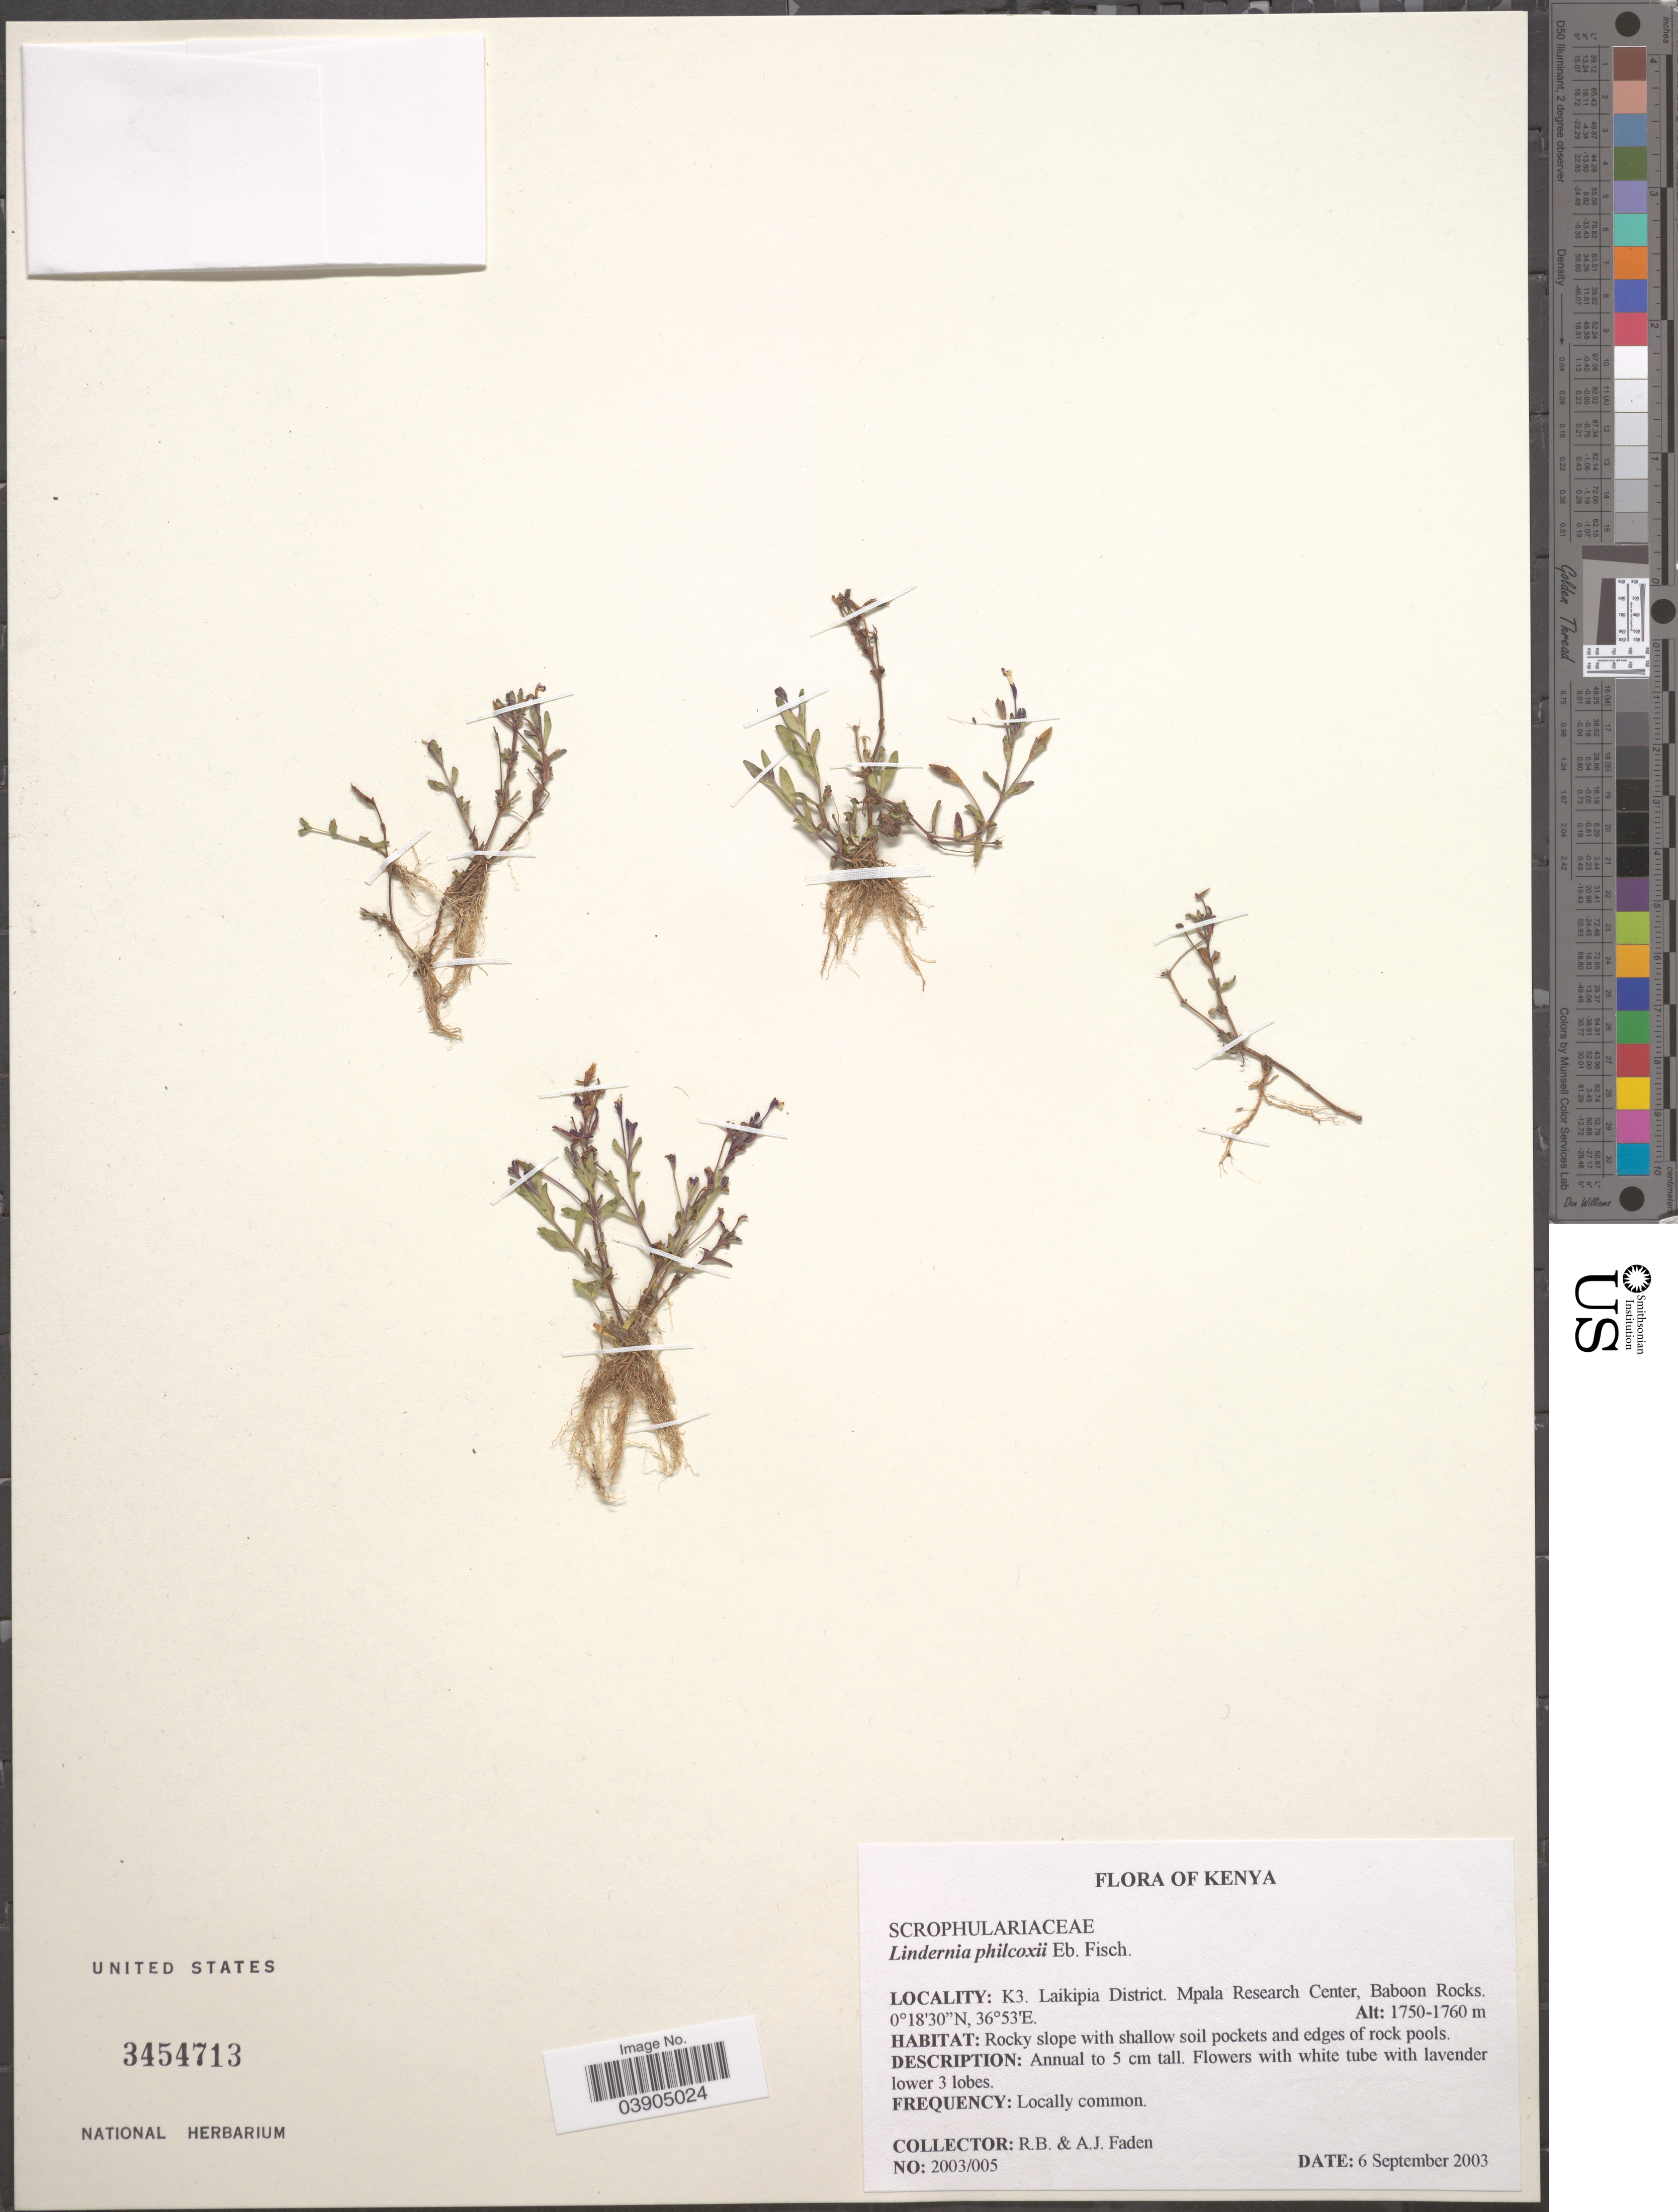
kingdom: Plantae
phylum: Tracheophyta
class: Magnoliopsida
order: Lamiales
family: Linderniaceae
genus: Lindernia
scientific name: Lindernia philcoxii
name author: Eb. Fisch.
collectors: R. B. Faden & A. J. Faden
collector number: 2003/005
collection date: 2003-09-06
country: Kenya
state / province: Laikipia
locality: K3. Laikipia District. Mpala Research Center, Baboon Rocks.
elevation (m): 1750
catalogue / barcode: US 3454713